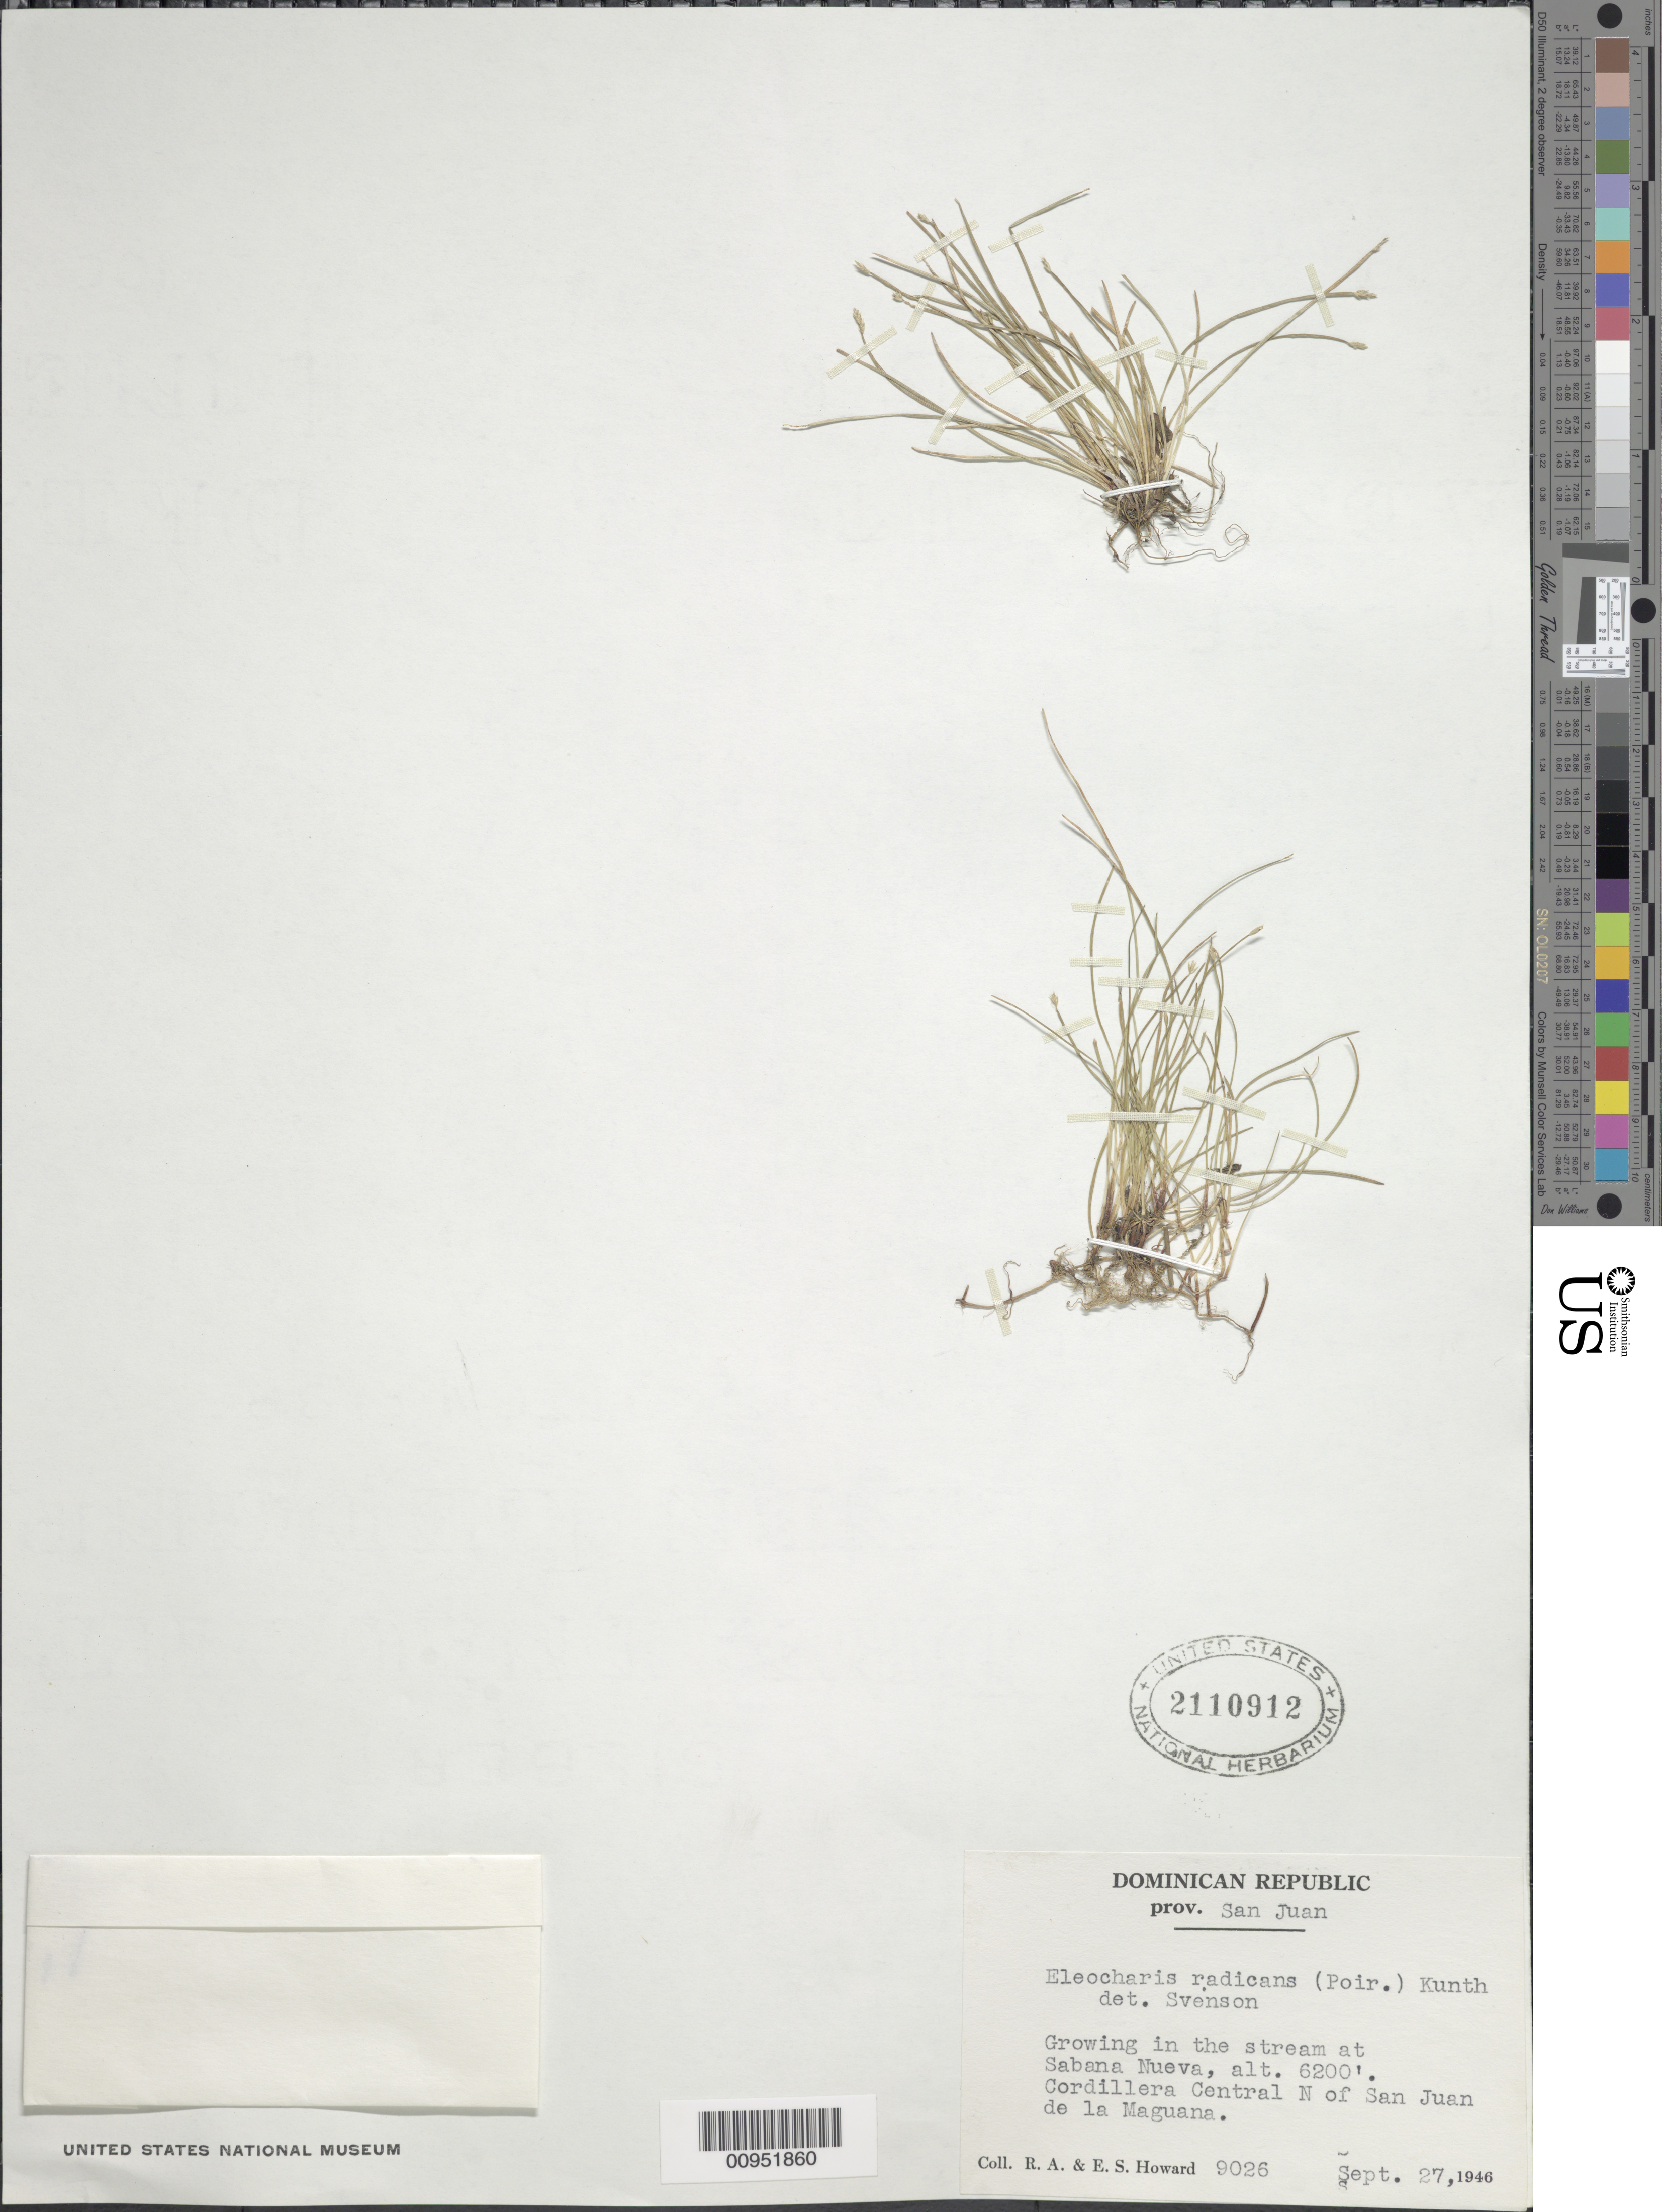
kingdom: Plantae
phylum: Tracheophyta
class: Liliopsida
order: Poales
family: Cyperaceae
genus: Eleocharis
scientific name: Eleocharis radicans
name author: (A. Dietrich) Kunth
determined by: Svenson, --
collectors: R. A. Howard & E. S. Howard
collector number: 9026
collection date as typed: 27 Sep 1946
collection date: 1946-09-27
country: Dominican Republic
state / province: San Juan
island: Hispaniola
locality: Stream at Sabana Nueva, Cordillera Central, N of San Juan de la Maguana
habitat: Growing in stream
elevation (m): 1890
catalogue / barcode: US 2110912